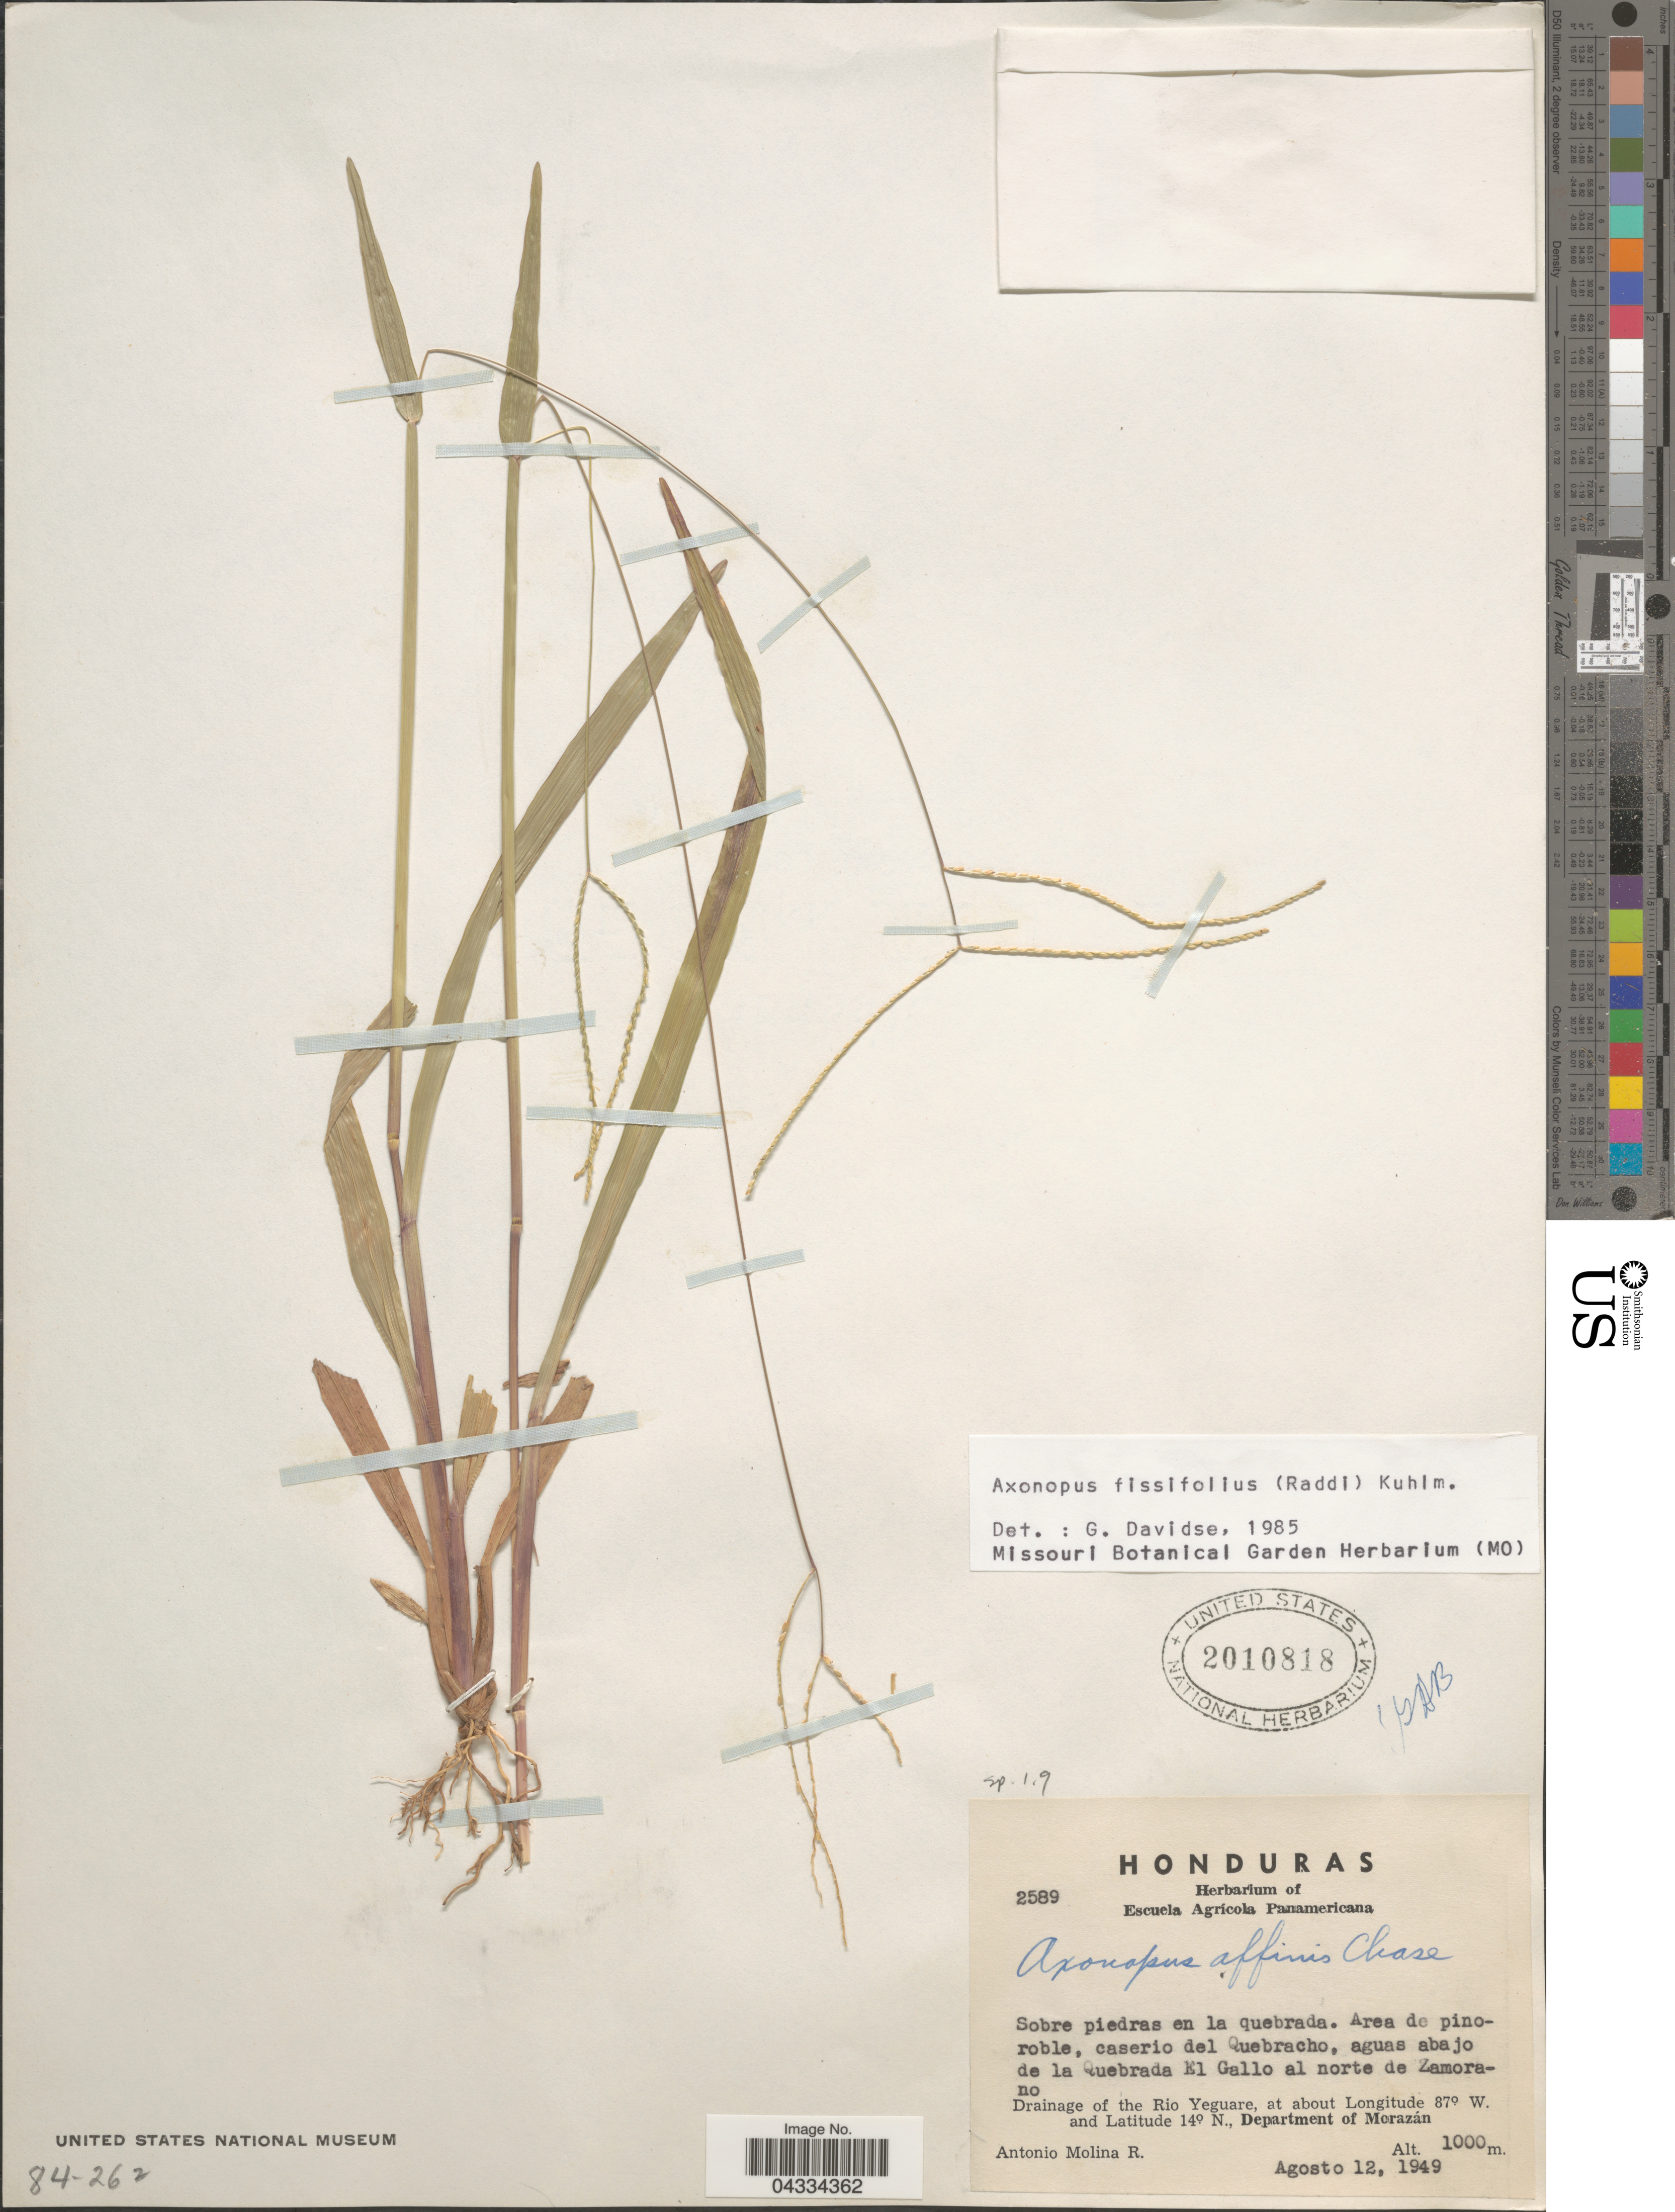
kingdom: Plantae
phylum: Tracheophyta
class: Liliopsida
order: Poales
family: Poaceae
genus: Axonopus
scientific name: Axonopus fissifolius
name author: (Raddi) Kuhlm.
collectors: A. Molina R.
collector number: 2589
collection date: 1949-08-12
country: Honduras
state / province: Fco. Morazán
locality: Area de pinoroble, caserio del Quebracho, aguas abajo de la Quebrada El Gallo al norte de Zamorano. Drainage of the Rio Yeguare, Department of Morazán.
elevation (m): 1000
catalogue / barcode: US 2010818